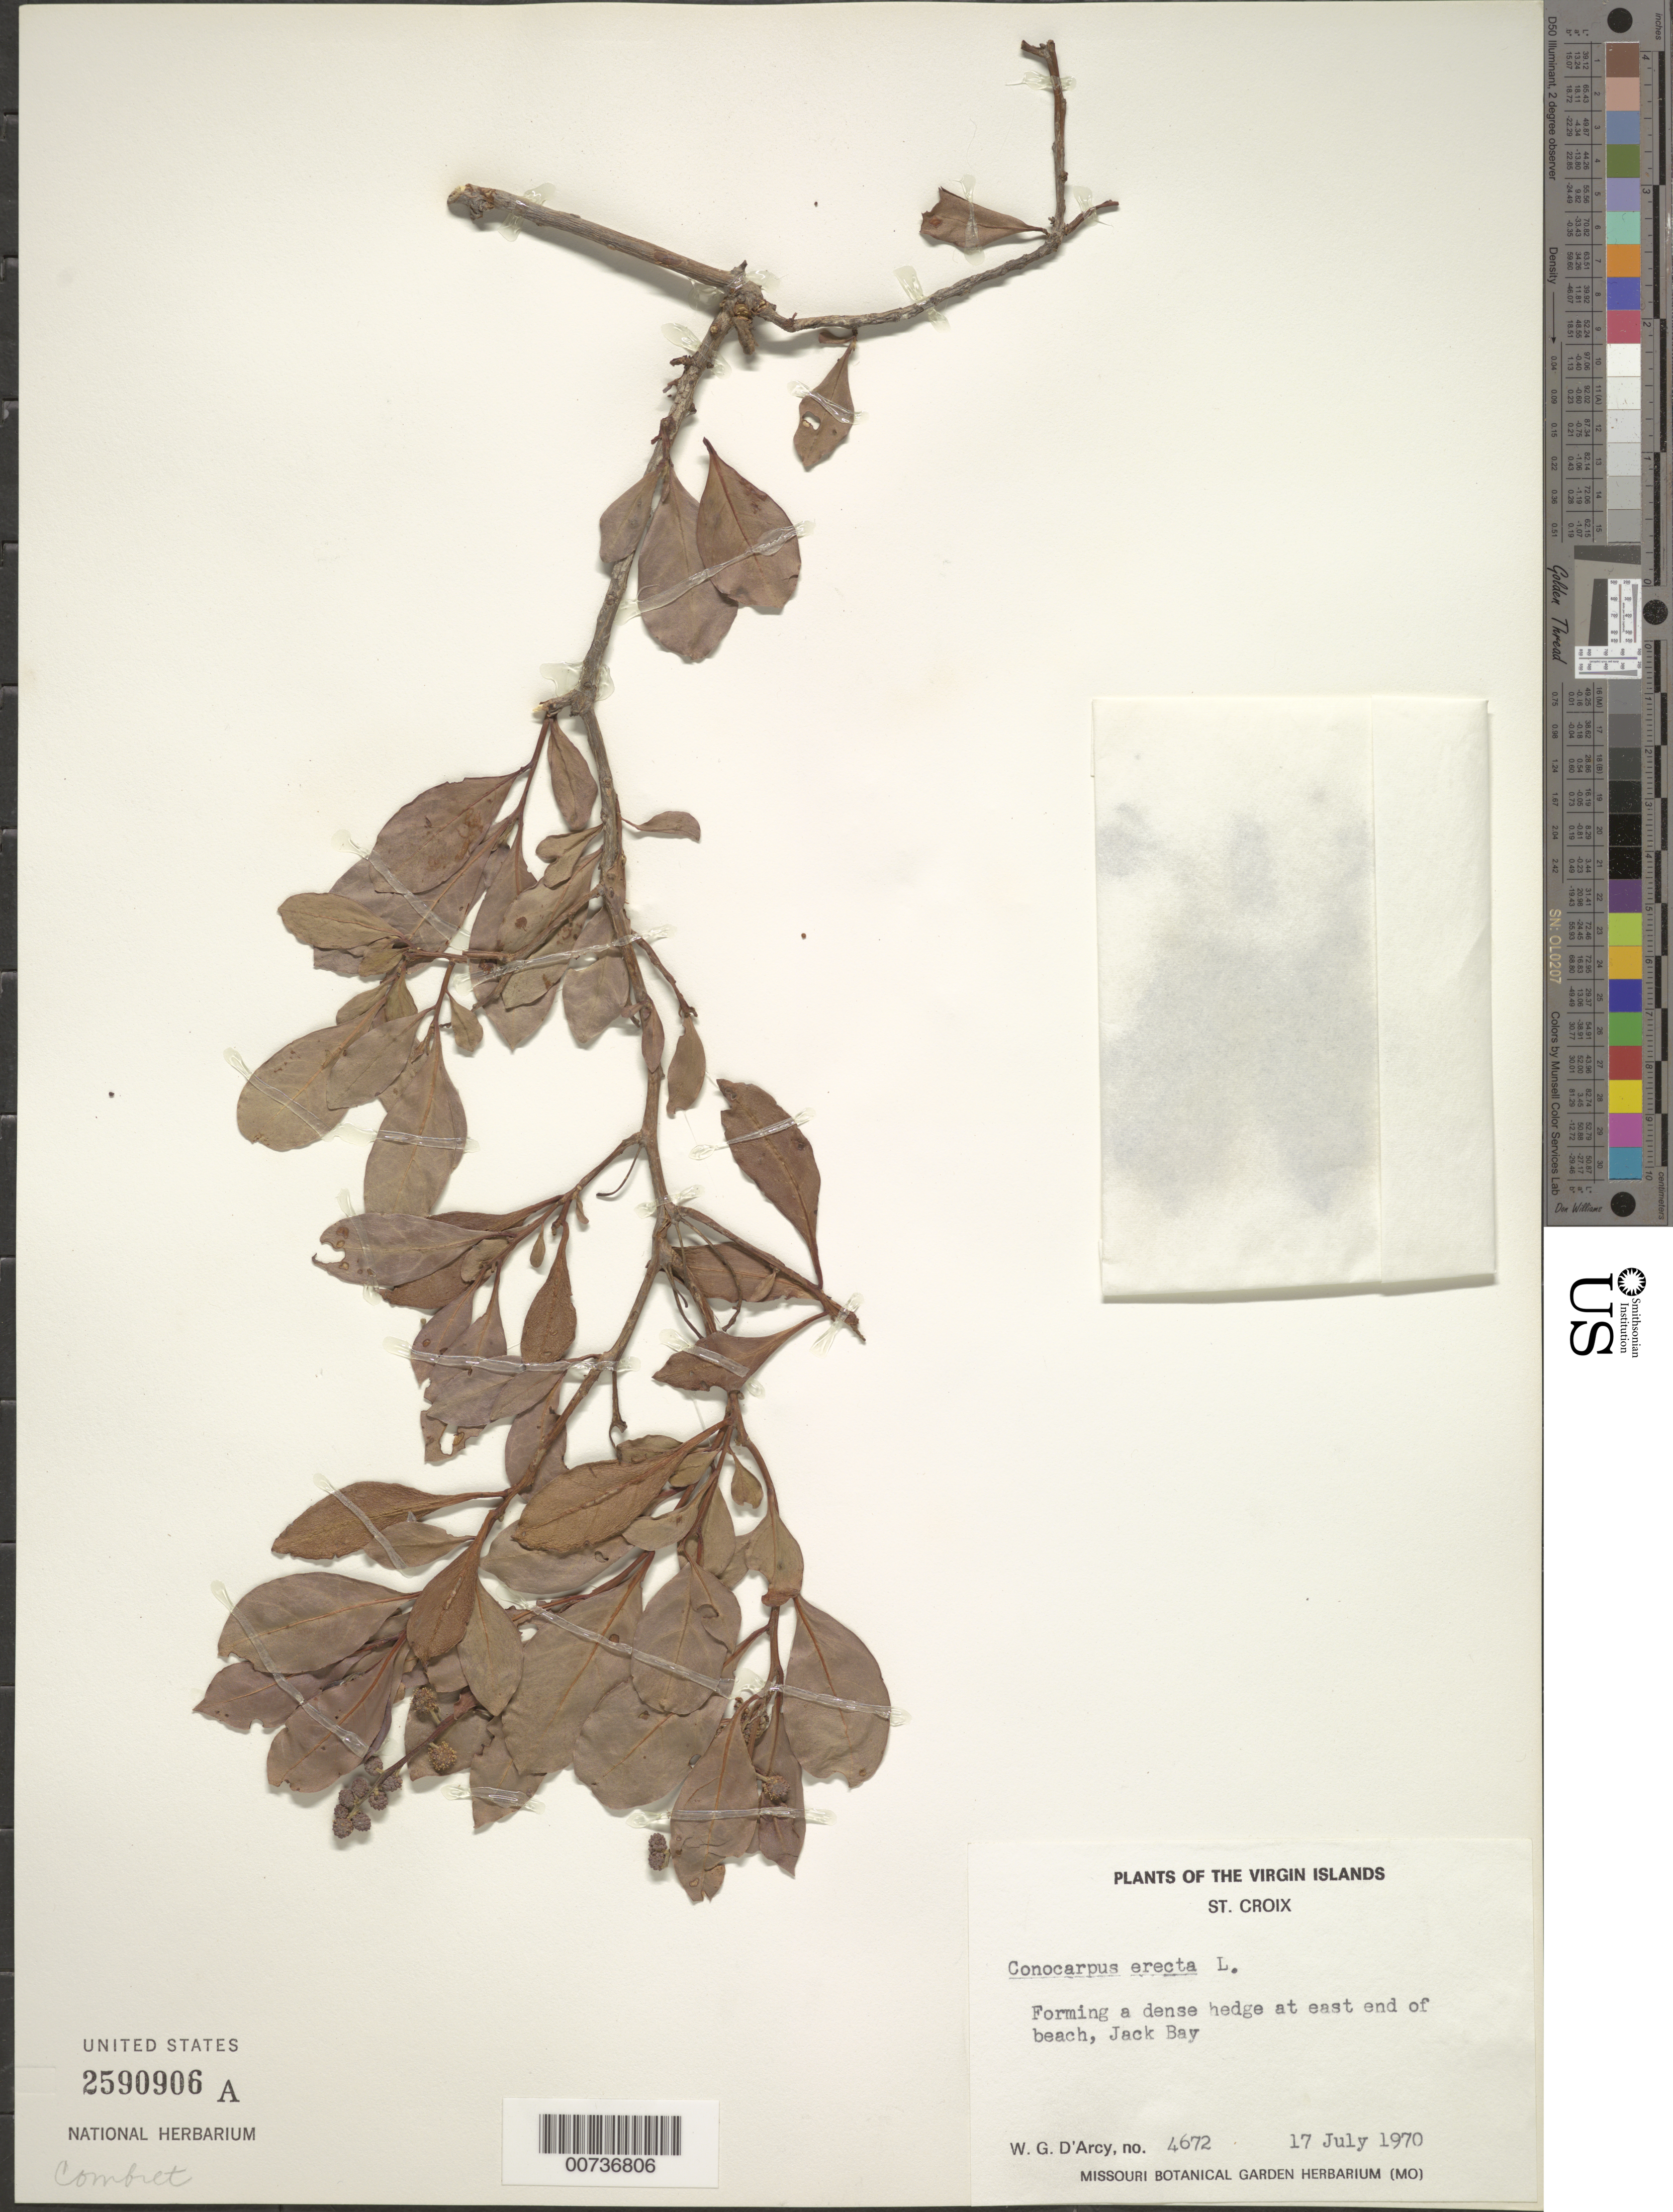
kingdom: Plantae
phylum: Tracheophyta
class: Magnoliopsida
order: Myrtales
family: Combretaceae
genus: Conocarpus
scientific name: Conocarpus erectus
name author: L.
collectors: W. G. D'Arcy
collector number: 4672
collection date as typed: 17 Jul 1970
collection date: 1970-07-17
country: U.S. Virgin Islands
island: St. Croix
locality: Jack Bay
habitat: Forming a dense hedge at east end of beach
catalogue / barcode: US 2590906A